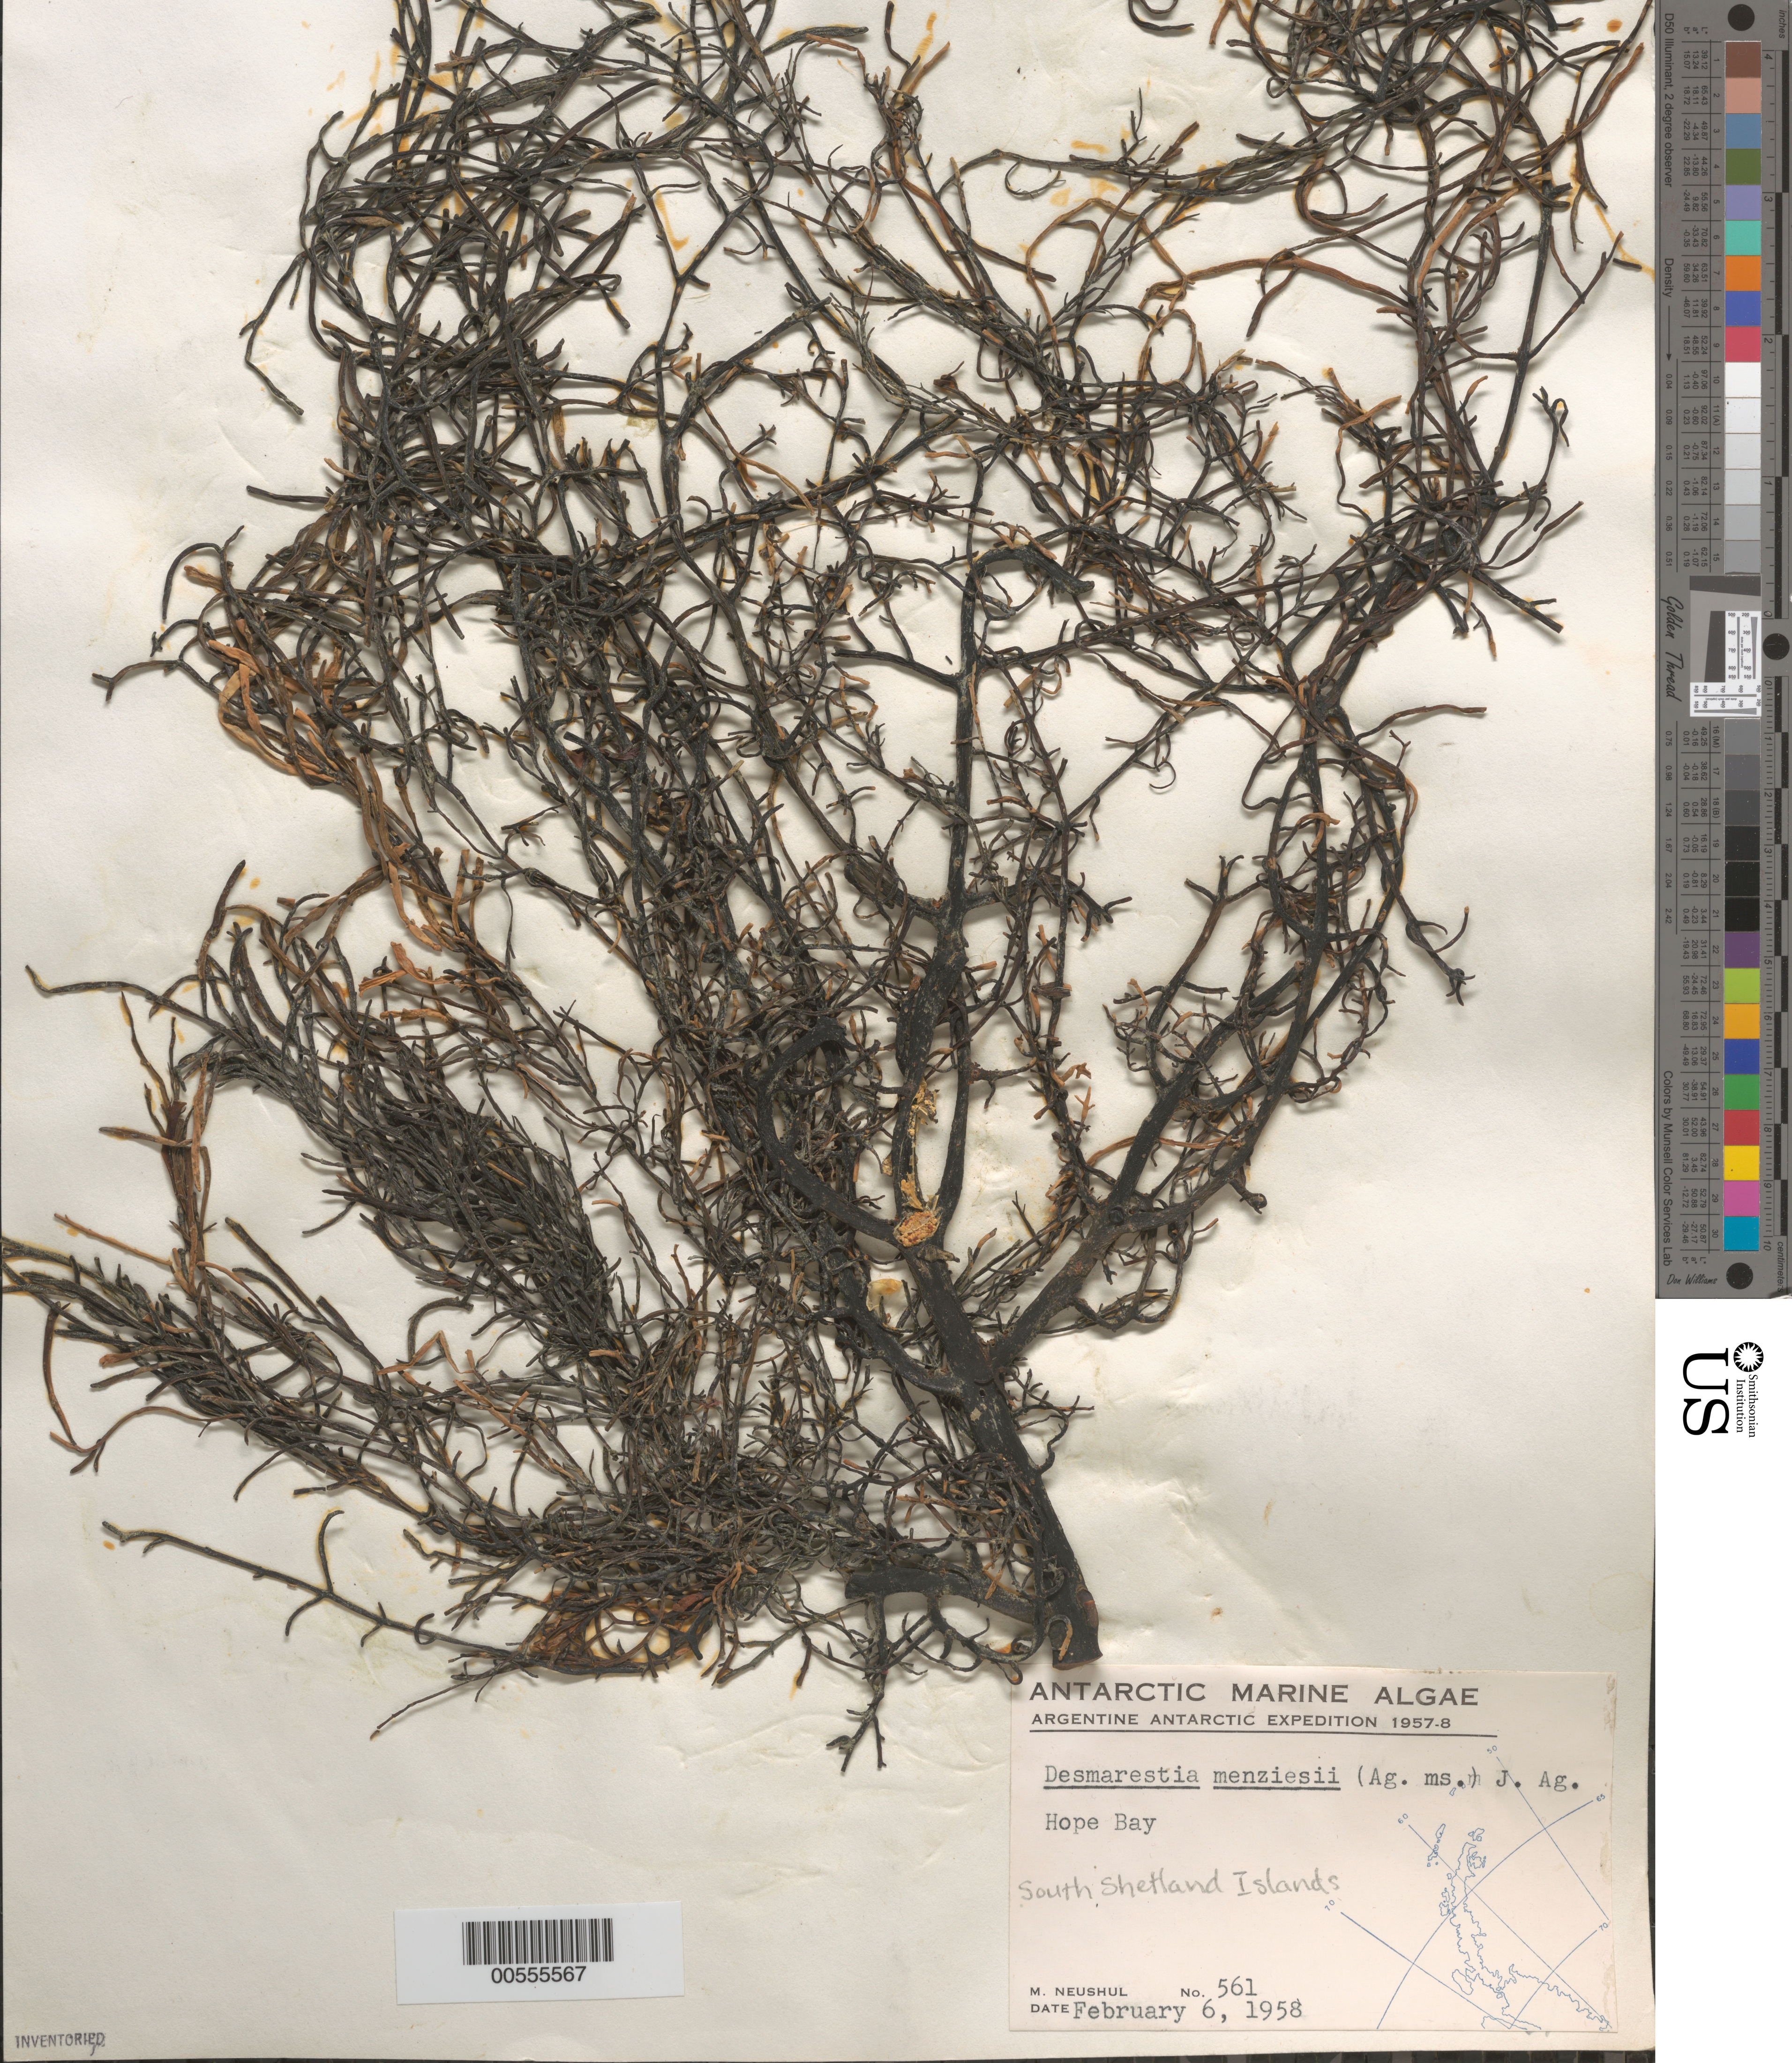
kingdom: Chromista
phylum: Ochrophyta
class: Phaeophyceae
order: Desmarestiales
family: Desmarestiaceae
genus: Desmarestia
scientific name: Desmarestia menziesii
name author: J. Agardh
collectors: M. Neushul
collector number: Neushul 561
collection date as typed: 06 Feb 1958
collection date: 1958-02-06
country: Antarctica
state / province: Antarctic Peninsula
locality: Hope Bay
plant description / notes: Argentine Antarctic Expedition, 1957-1958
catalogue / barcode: US 165343